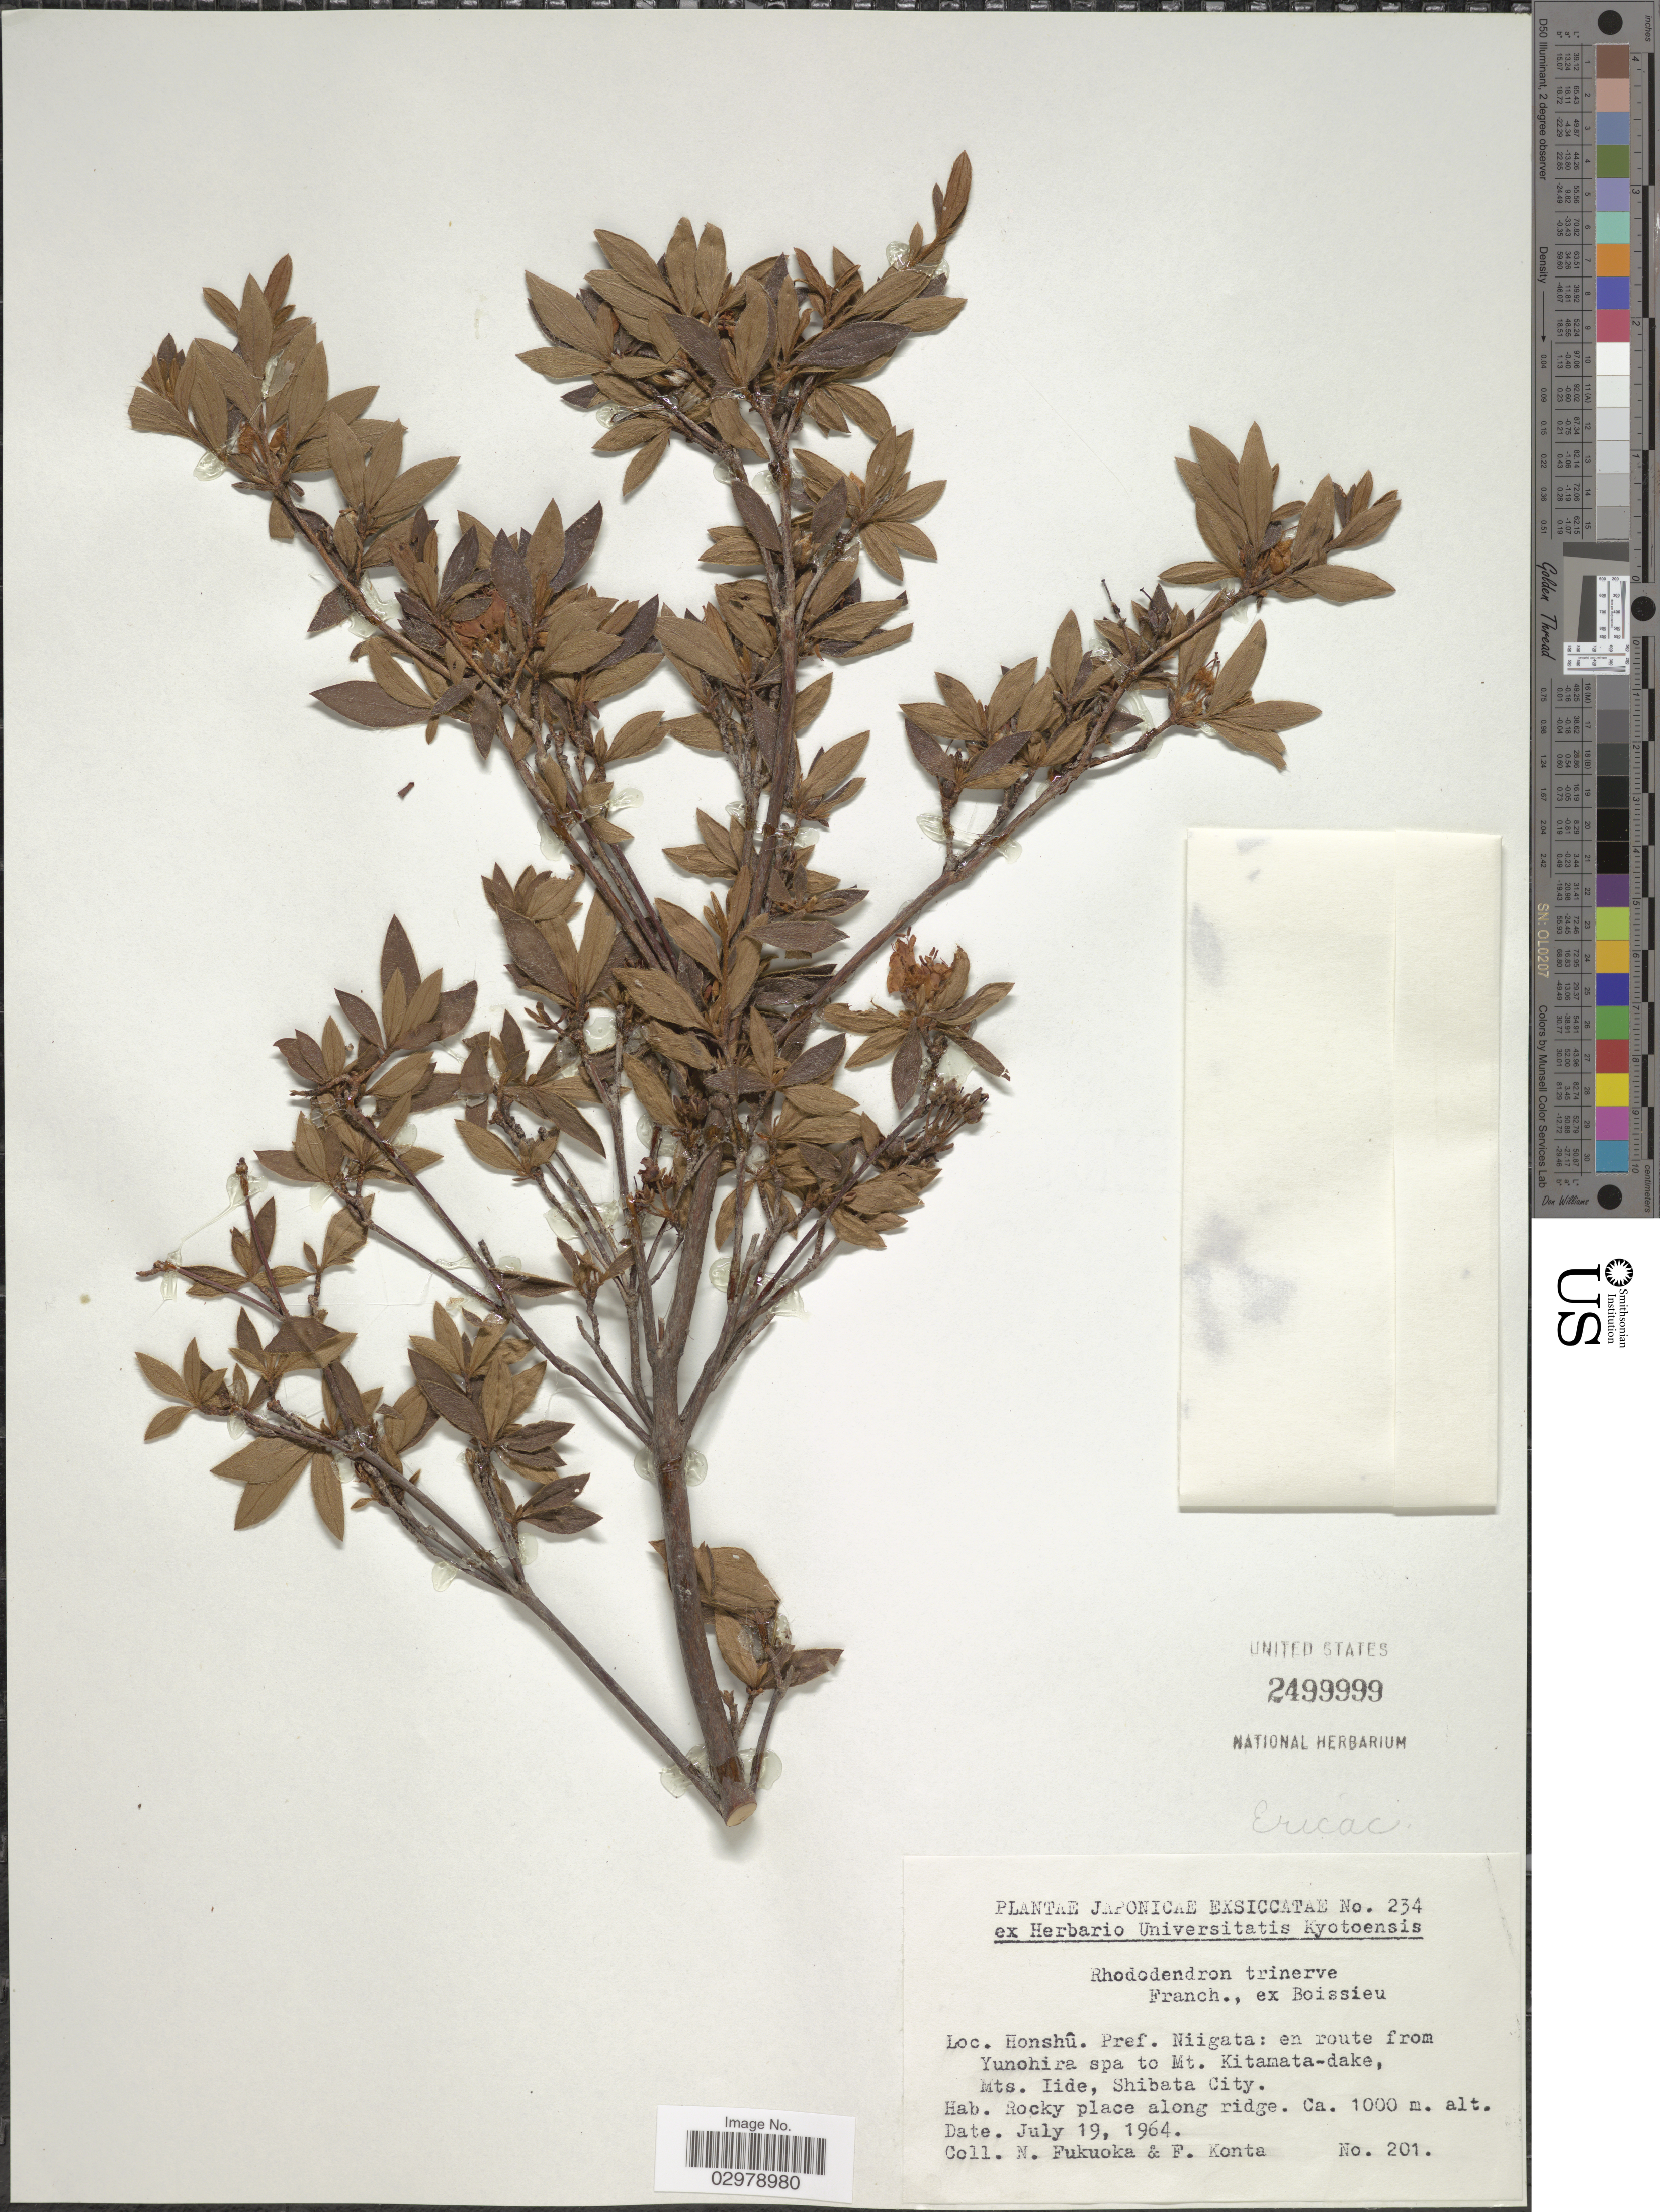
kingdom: Plantae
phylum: Tracheophyta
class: Magnoliopsida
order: Ericales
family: Ericaceae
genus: Rhododendron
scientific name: Rhododendron trinerve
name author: Franch. ex H. Boissieu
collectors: N. Fukuoka & F. Konta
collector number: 201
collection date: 1964-07-19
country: Japan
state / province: Niigata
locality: Honshu Pref. Niigata: en route from Yunohira spa to Mt. Kitamata-dake, Mts. Iide, Shibata City.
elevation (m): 1000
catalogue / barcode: US 2499999